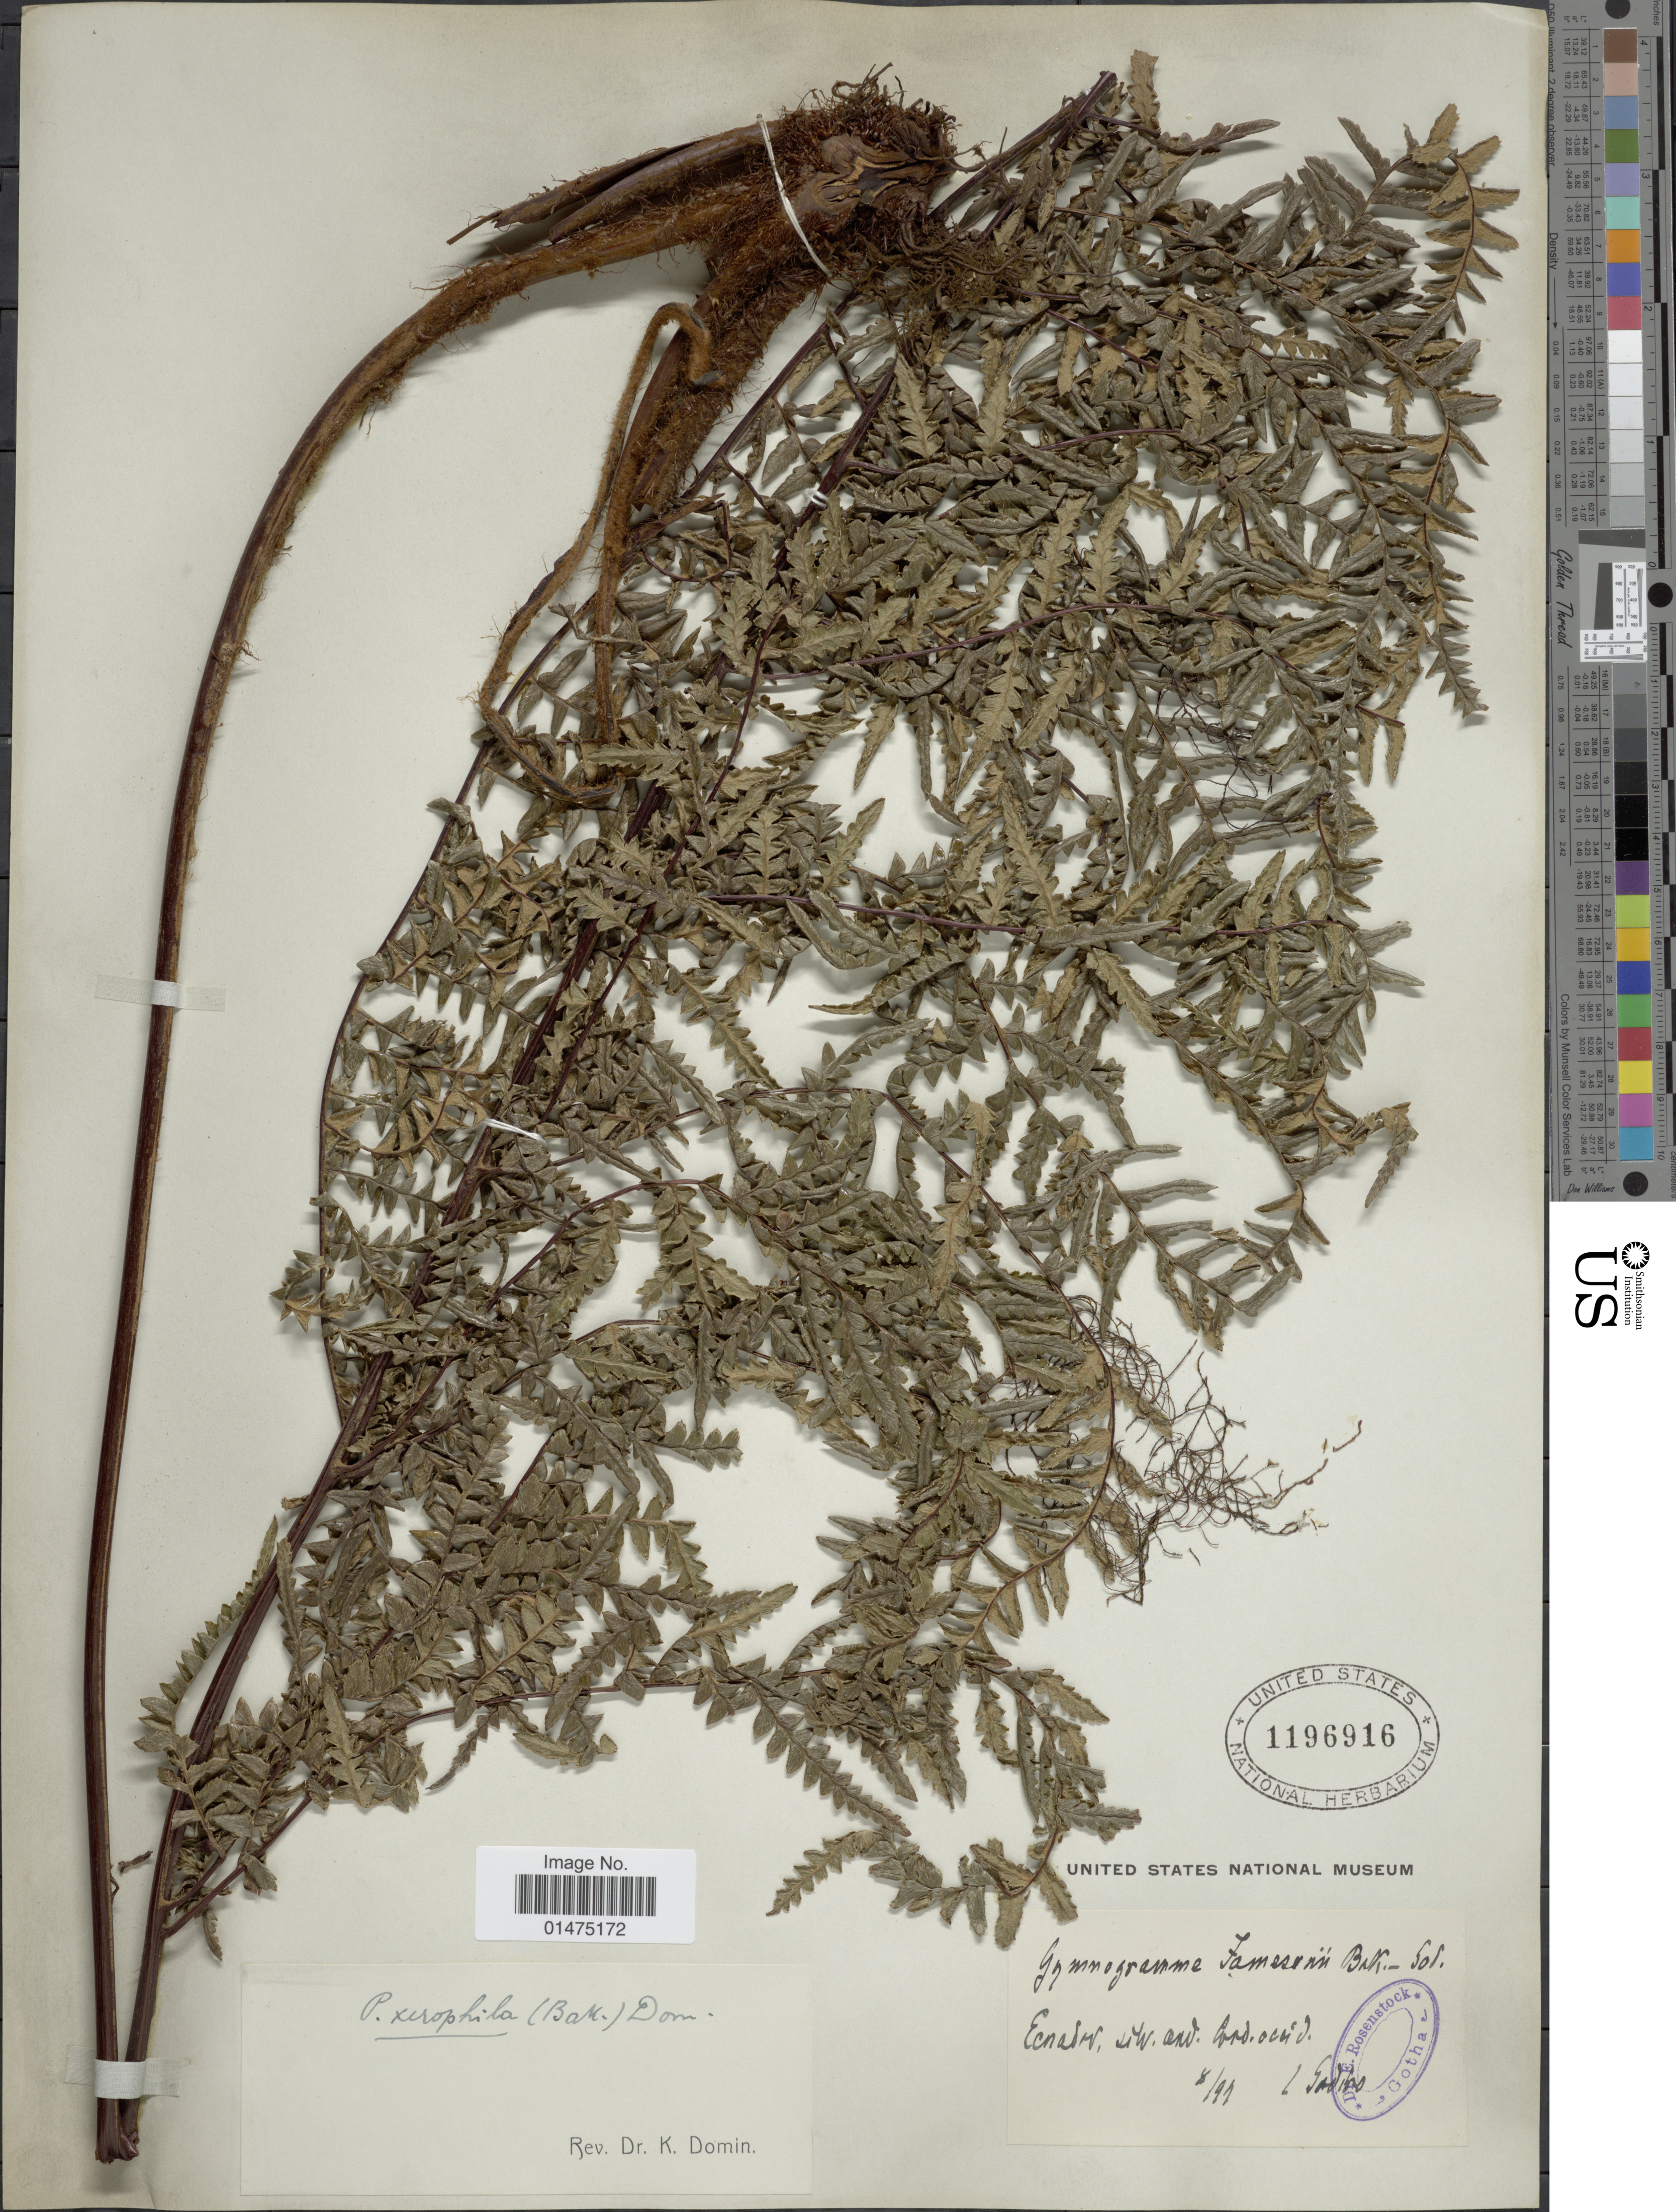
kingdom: Plantae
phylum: Tracheophyta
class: Polypodiopsida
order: Polypodiales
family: Pteridaceae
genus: Pityrogramma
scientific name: Pityrogramma tartarea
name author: (Cav.) Maxon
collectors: Sodiro, --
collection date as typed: Transcribed d/m/y: /8/99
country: Ecuador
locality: Ecuador, silv. and. Cord. occid.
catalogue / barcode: US 1196916